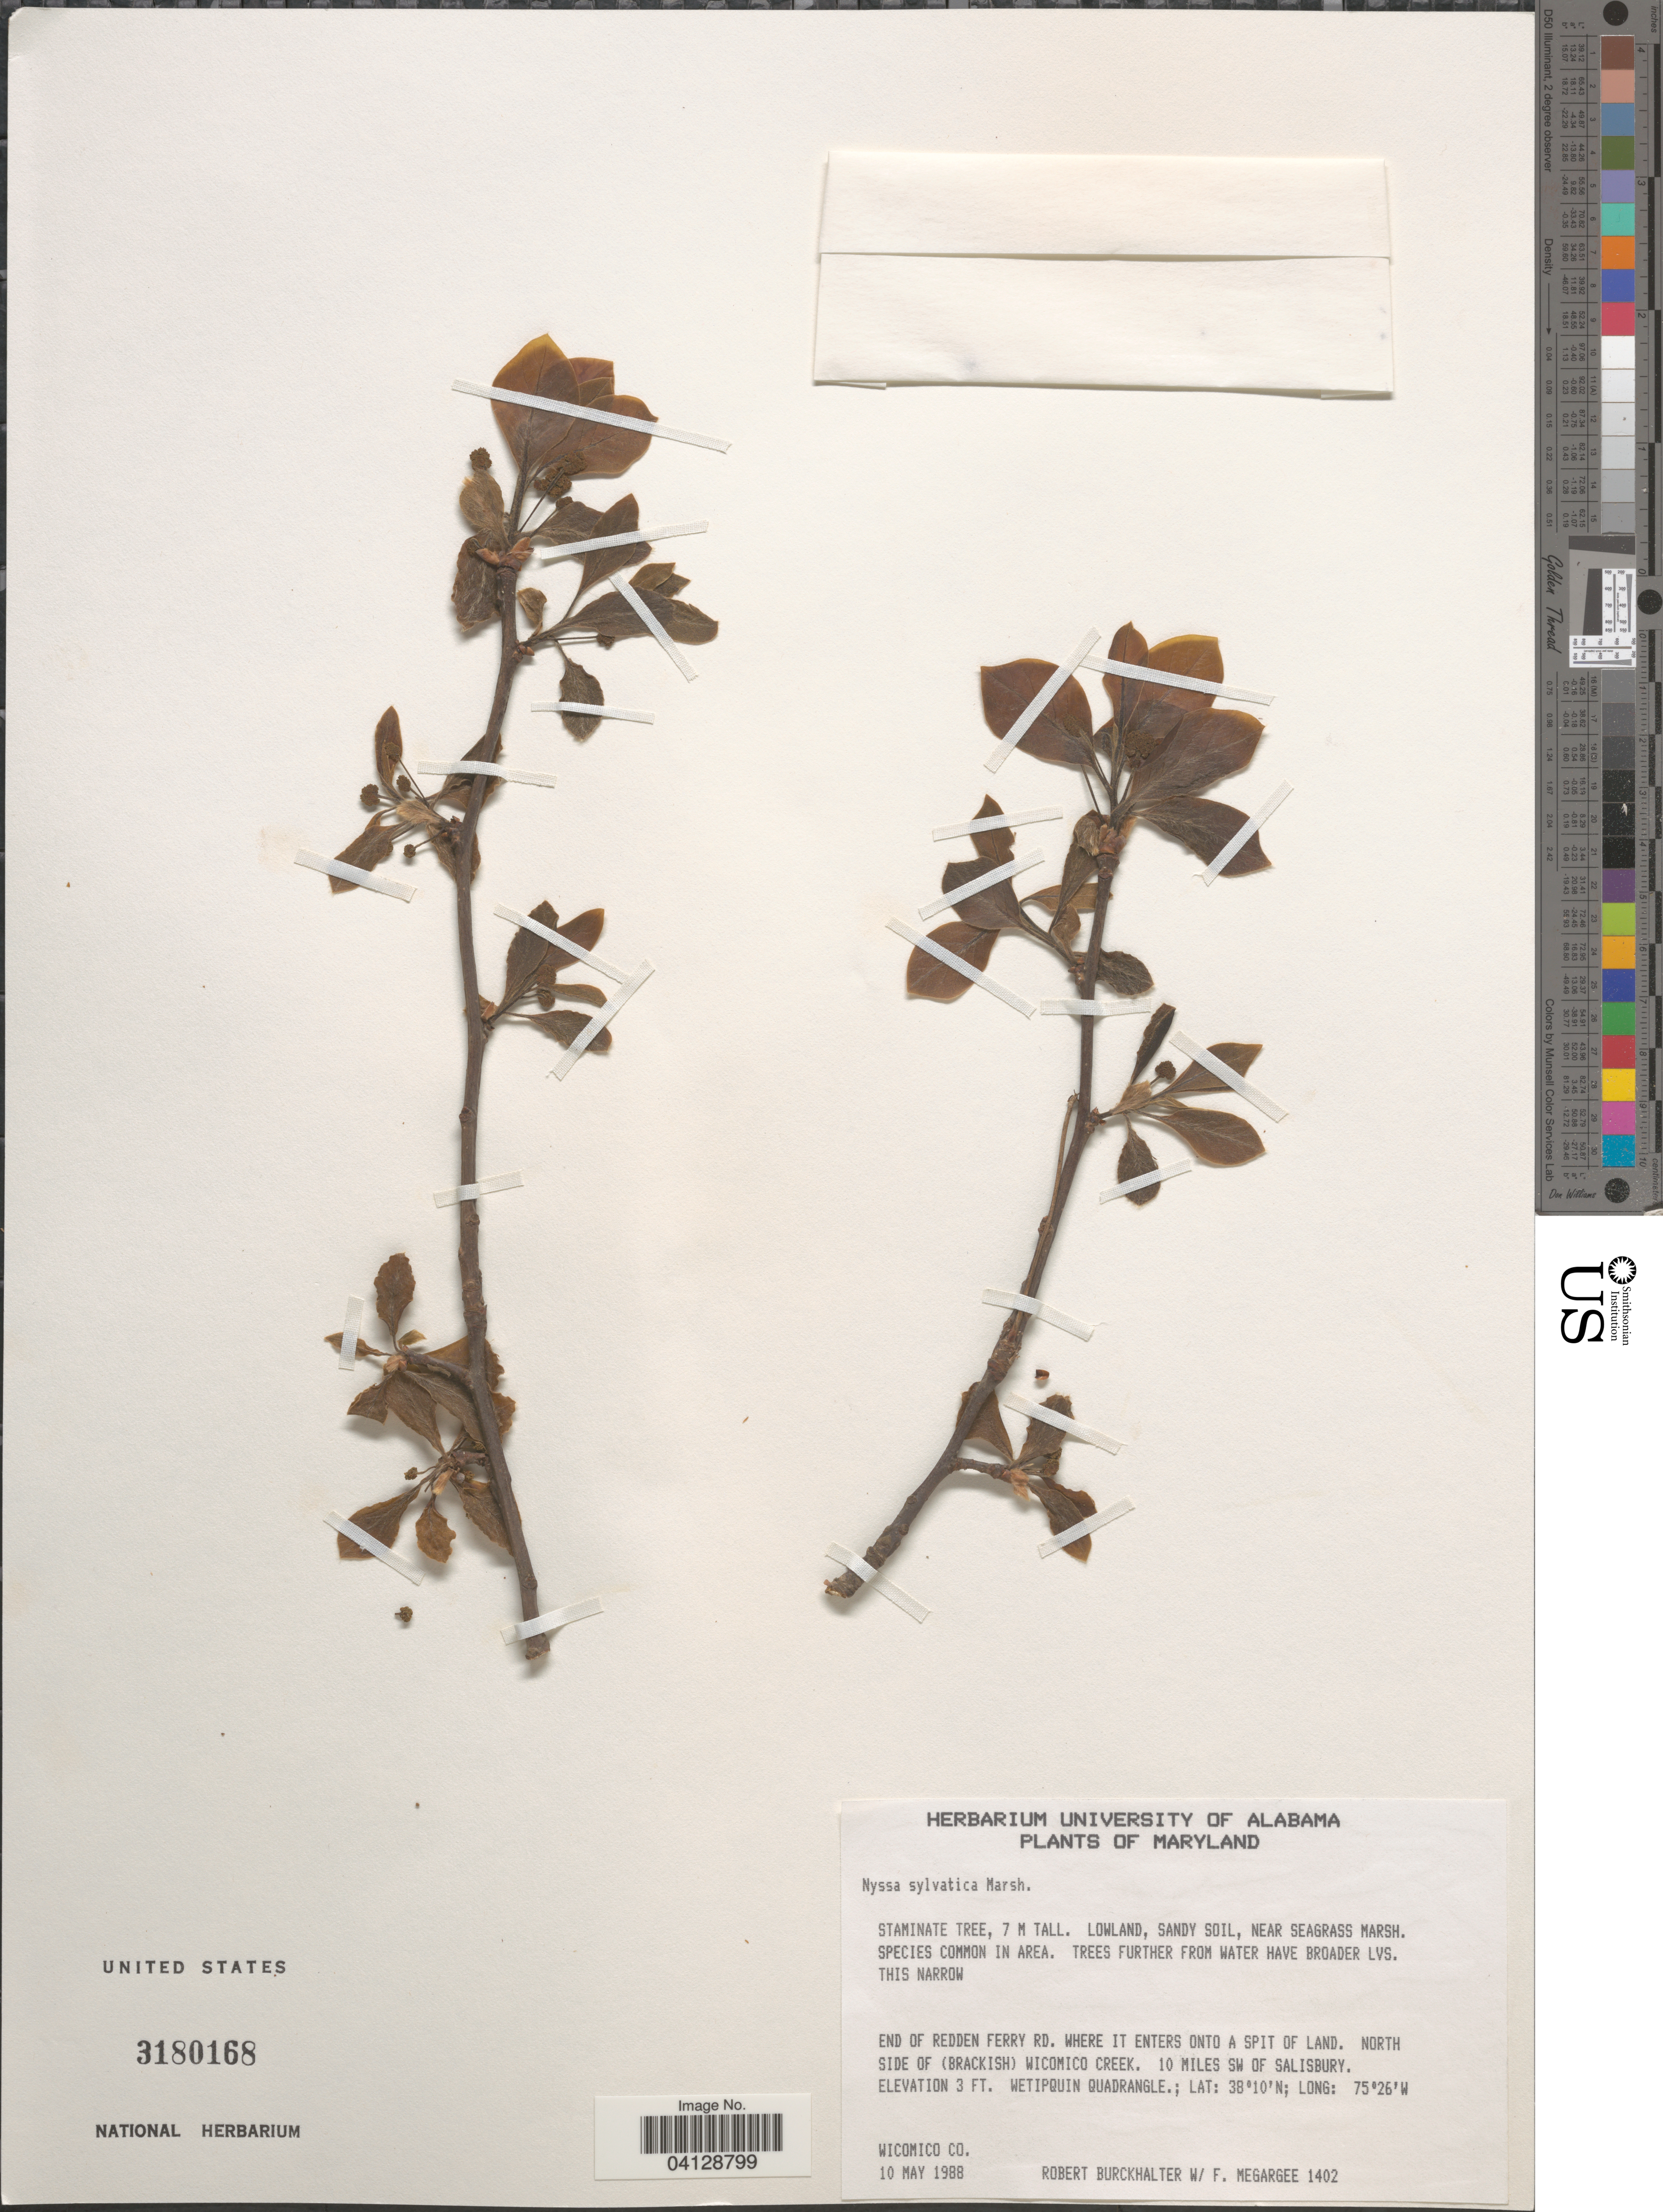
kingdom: Plantae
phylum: Tracheophyta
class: Magnoliopsida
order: Cornales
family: Nyssaceae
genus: Nyssa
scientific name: Nyssa sylvatica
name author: Marshall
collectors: R. Burckhalter & F. Megargee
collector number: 1402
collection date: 1988-05-10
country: United States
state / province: Maryland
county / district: Wicomico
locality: End of Redden Ferry Rd. where it enters onto a spit of land. North side of (brackish) Wicomico Creek. 10 miles SW of Salisbury. Wetipquin Quadrangle. Wicomico Co.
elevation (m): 1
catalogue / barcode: US 3180168